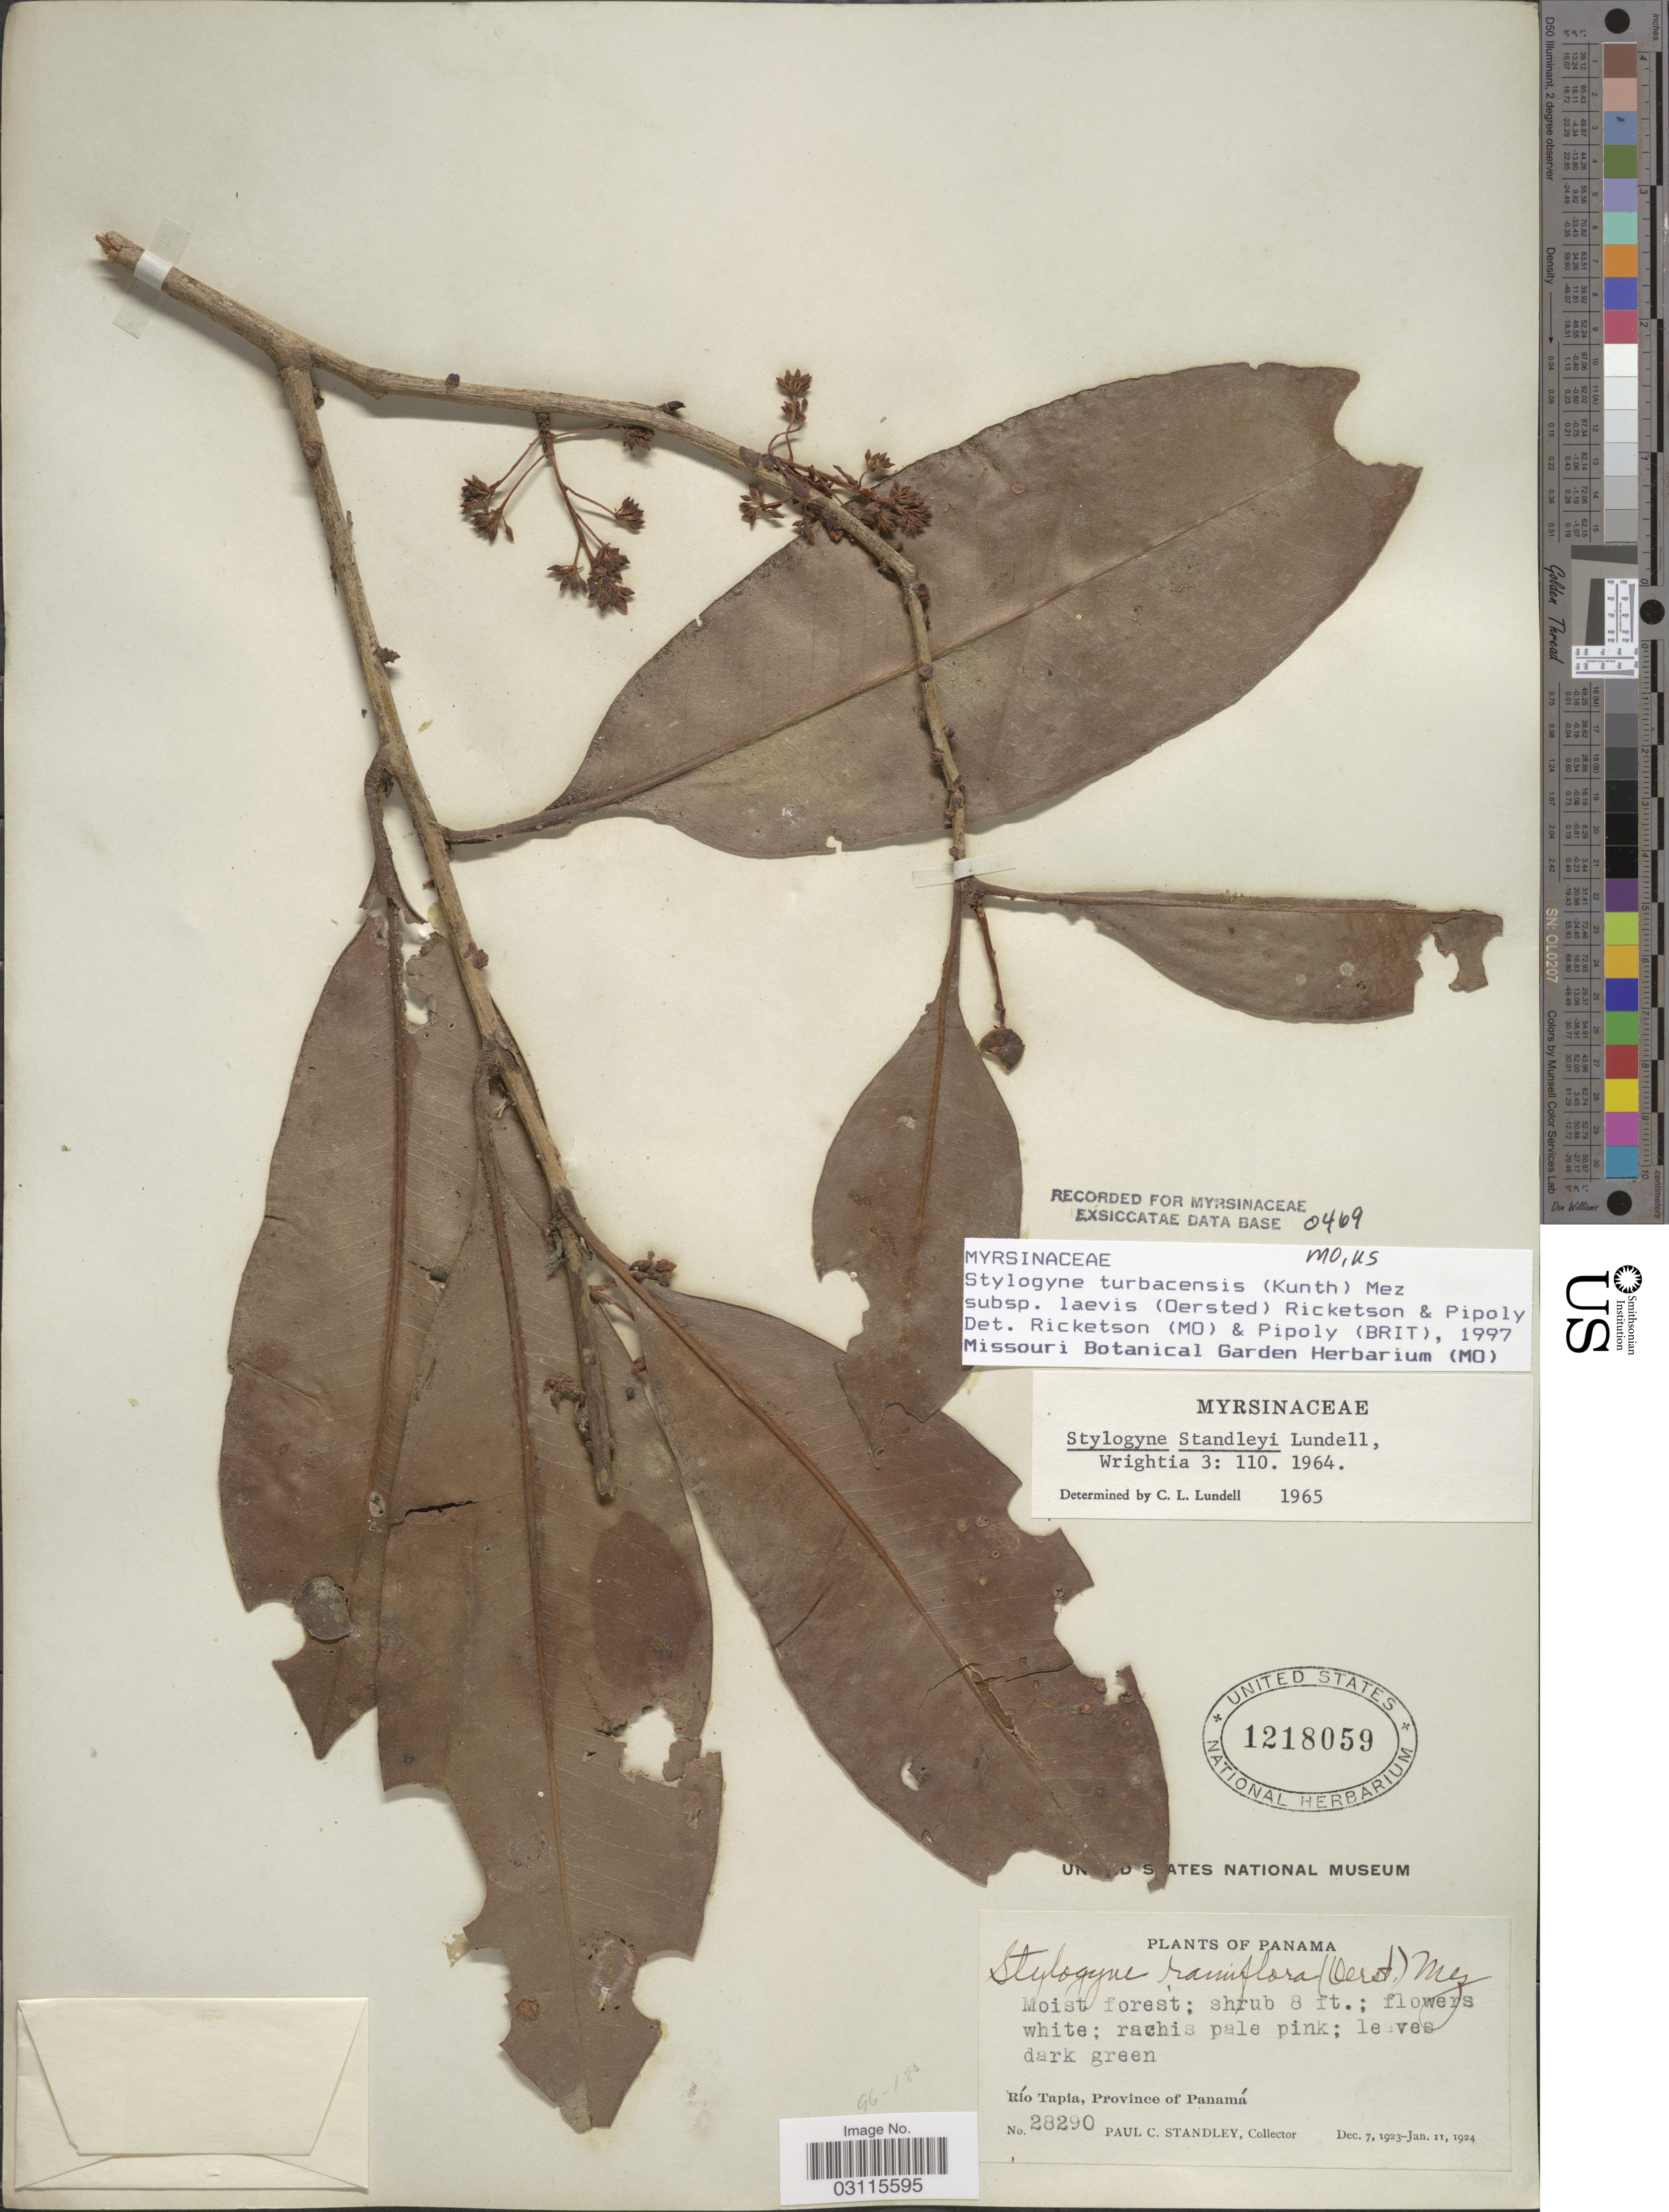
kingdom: Plantae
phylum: Tracheophyta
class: Magnoliopsida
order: Ericales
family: Primulaceae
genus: Stylogyne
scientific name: Stylogyne turbacensis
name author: (Kunth) Mez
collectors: P. C. Standley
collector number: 28290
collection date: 1923-12-07/1924-01-11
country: Panama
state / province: Panamá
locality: Río Tapia, Province of Panamá.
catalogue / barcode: US 1218059